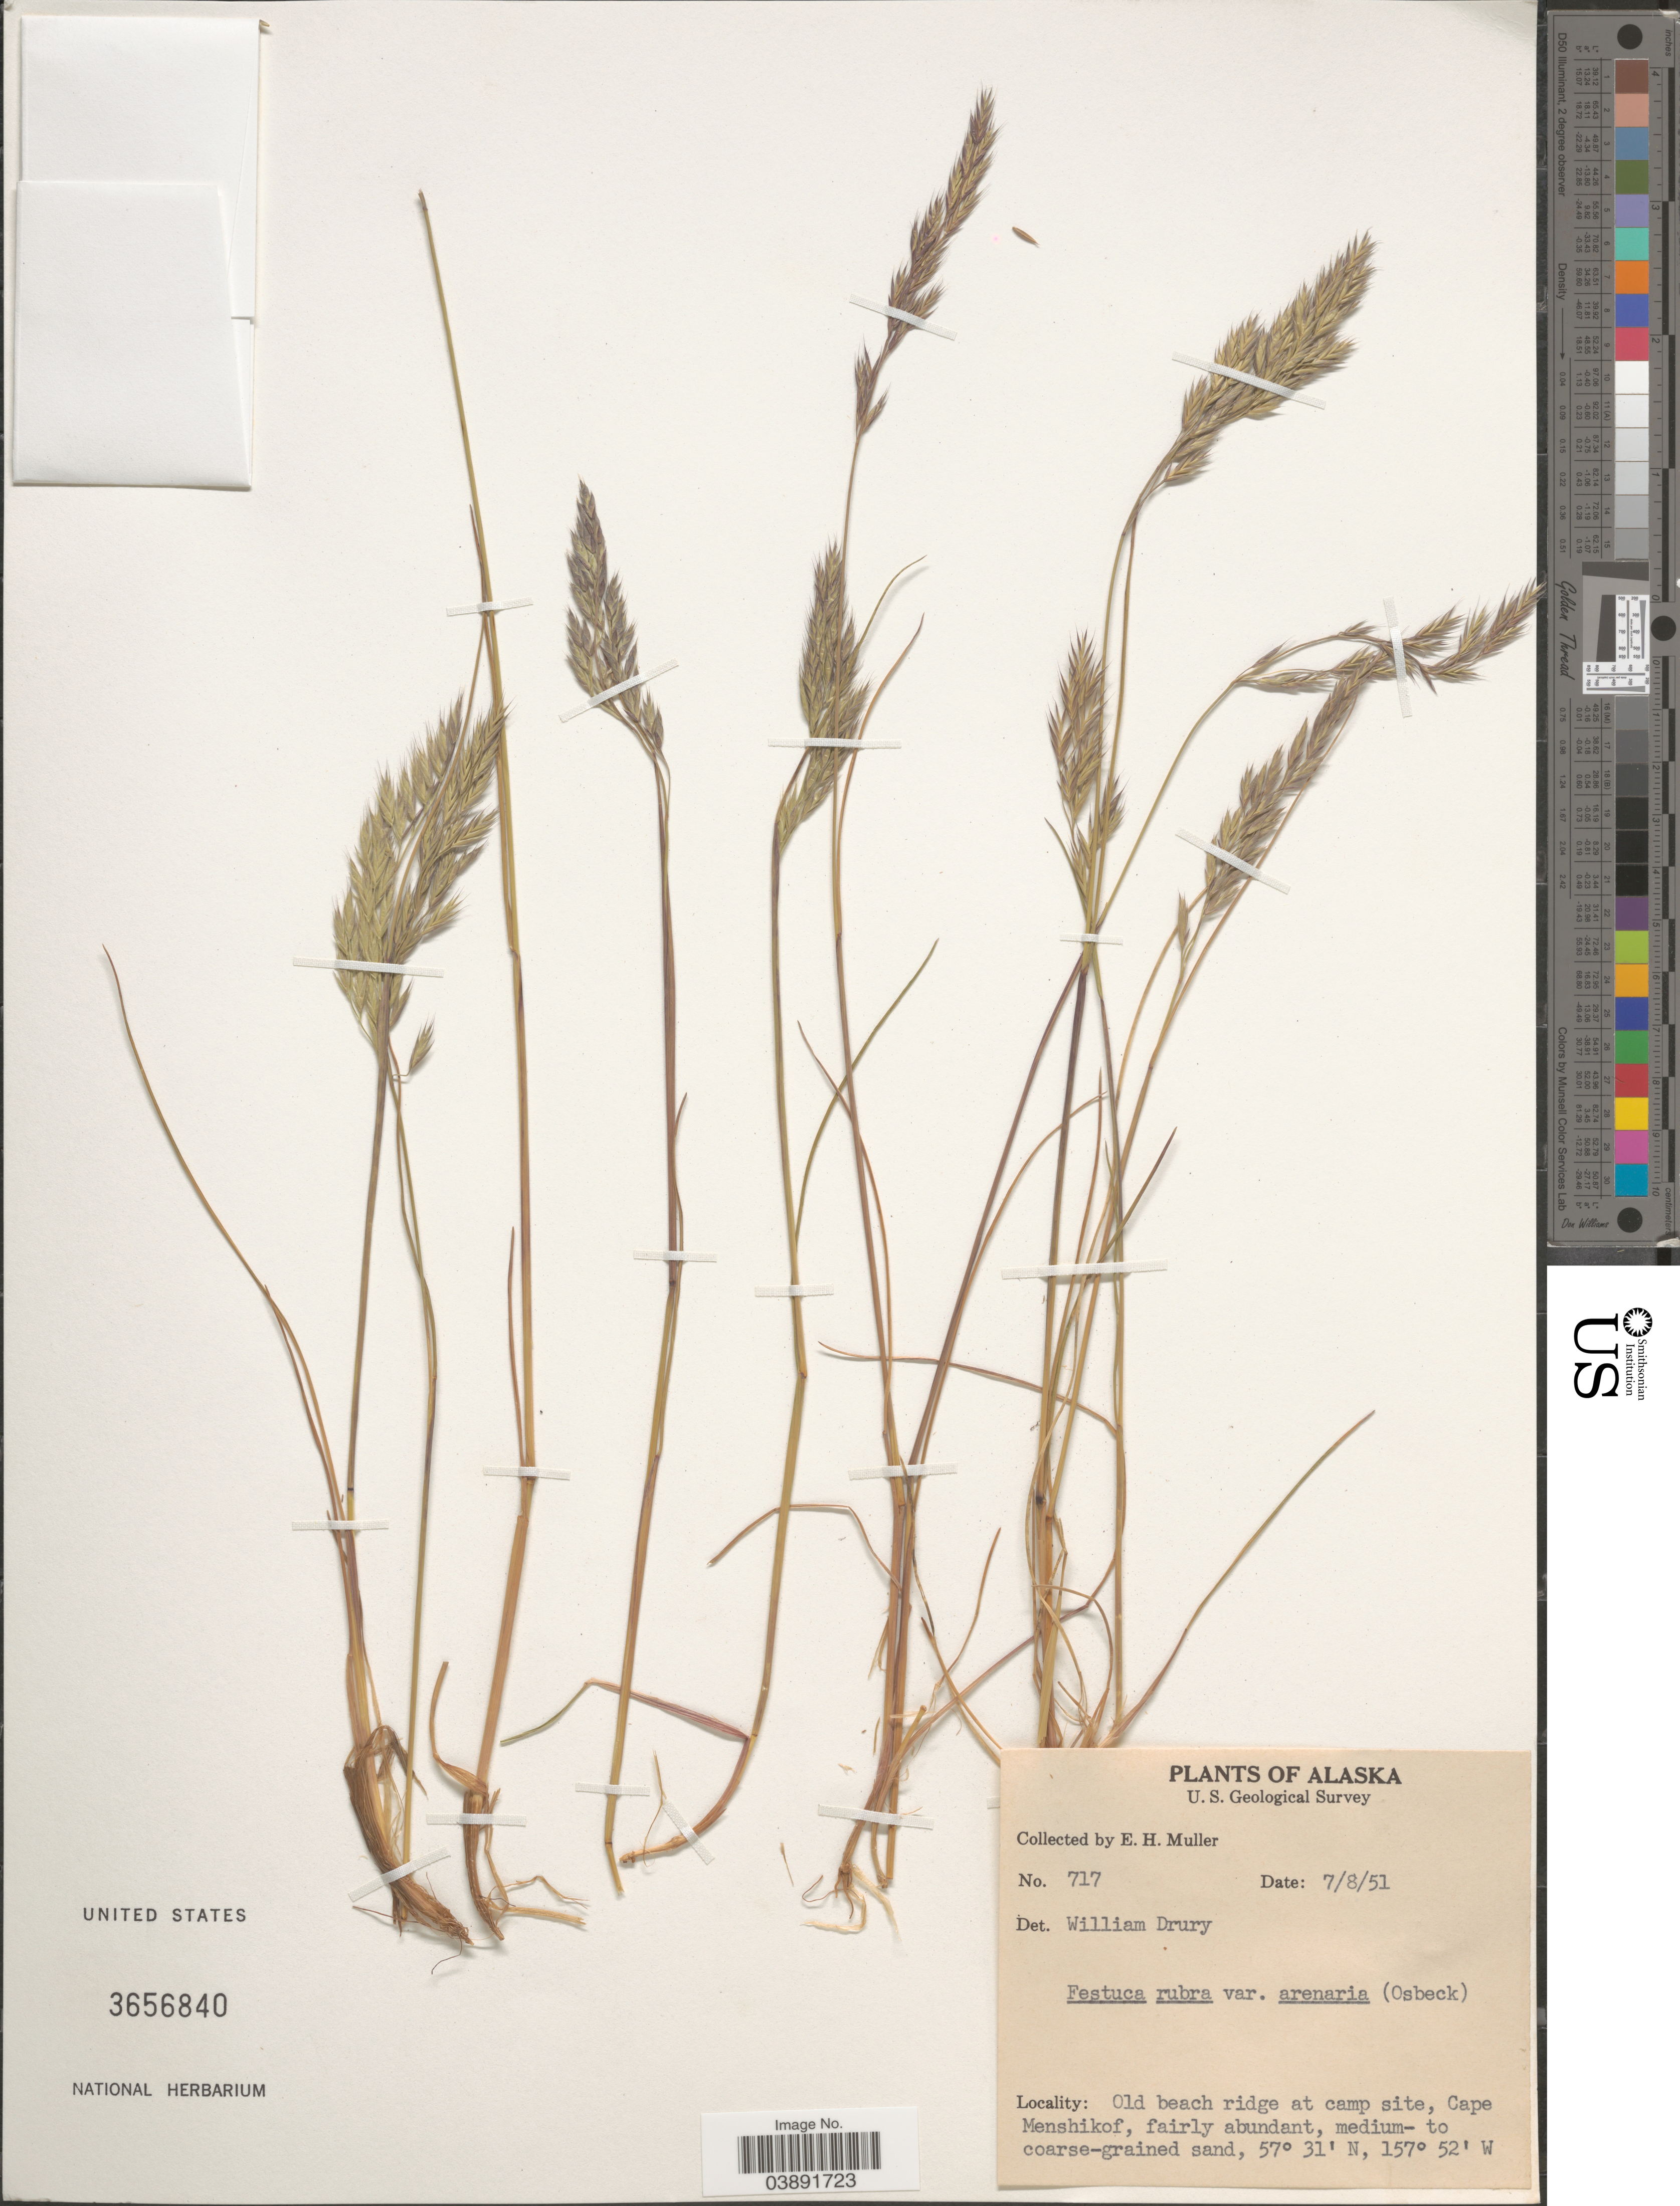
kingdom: Plantae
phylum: Tracheophyta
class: Liliopsida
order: Poales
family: Poaceae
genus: Festuca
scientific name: Festuca rubra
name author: L.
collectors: E. H. Muller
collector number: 717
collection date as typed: Transcribed d/m/y: 8/7/51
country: United States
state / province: Alaska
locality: Old beach ridge at camp site, Cape Menshikof.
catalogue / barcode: US 3656840